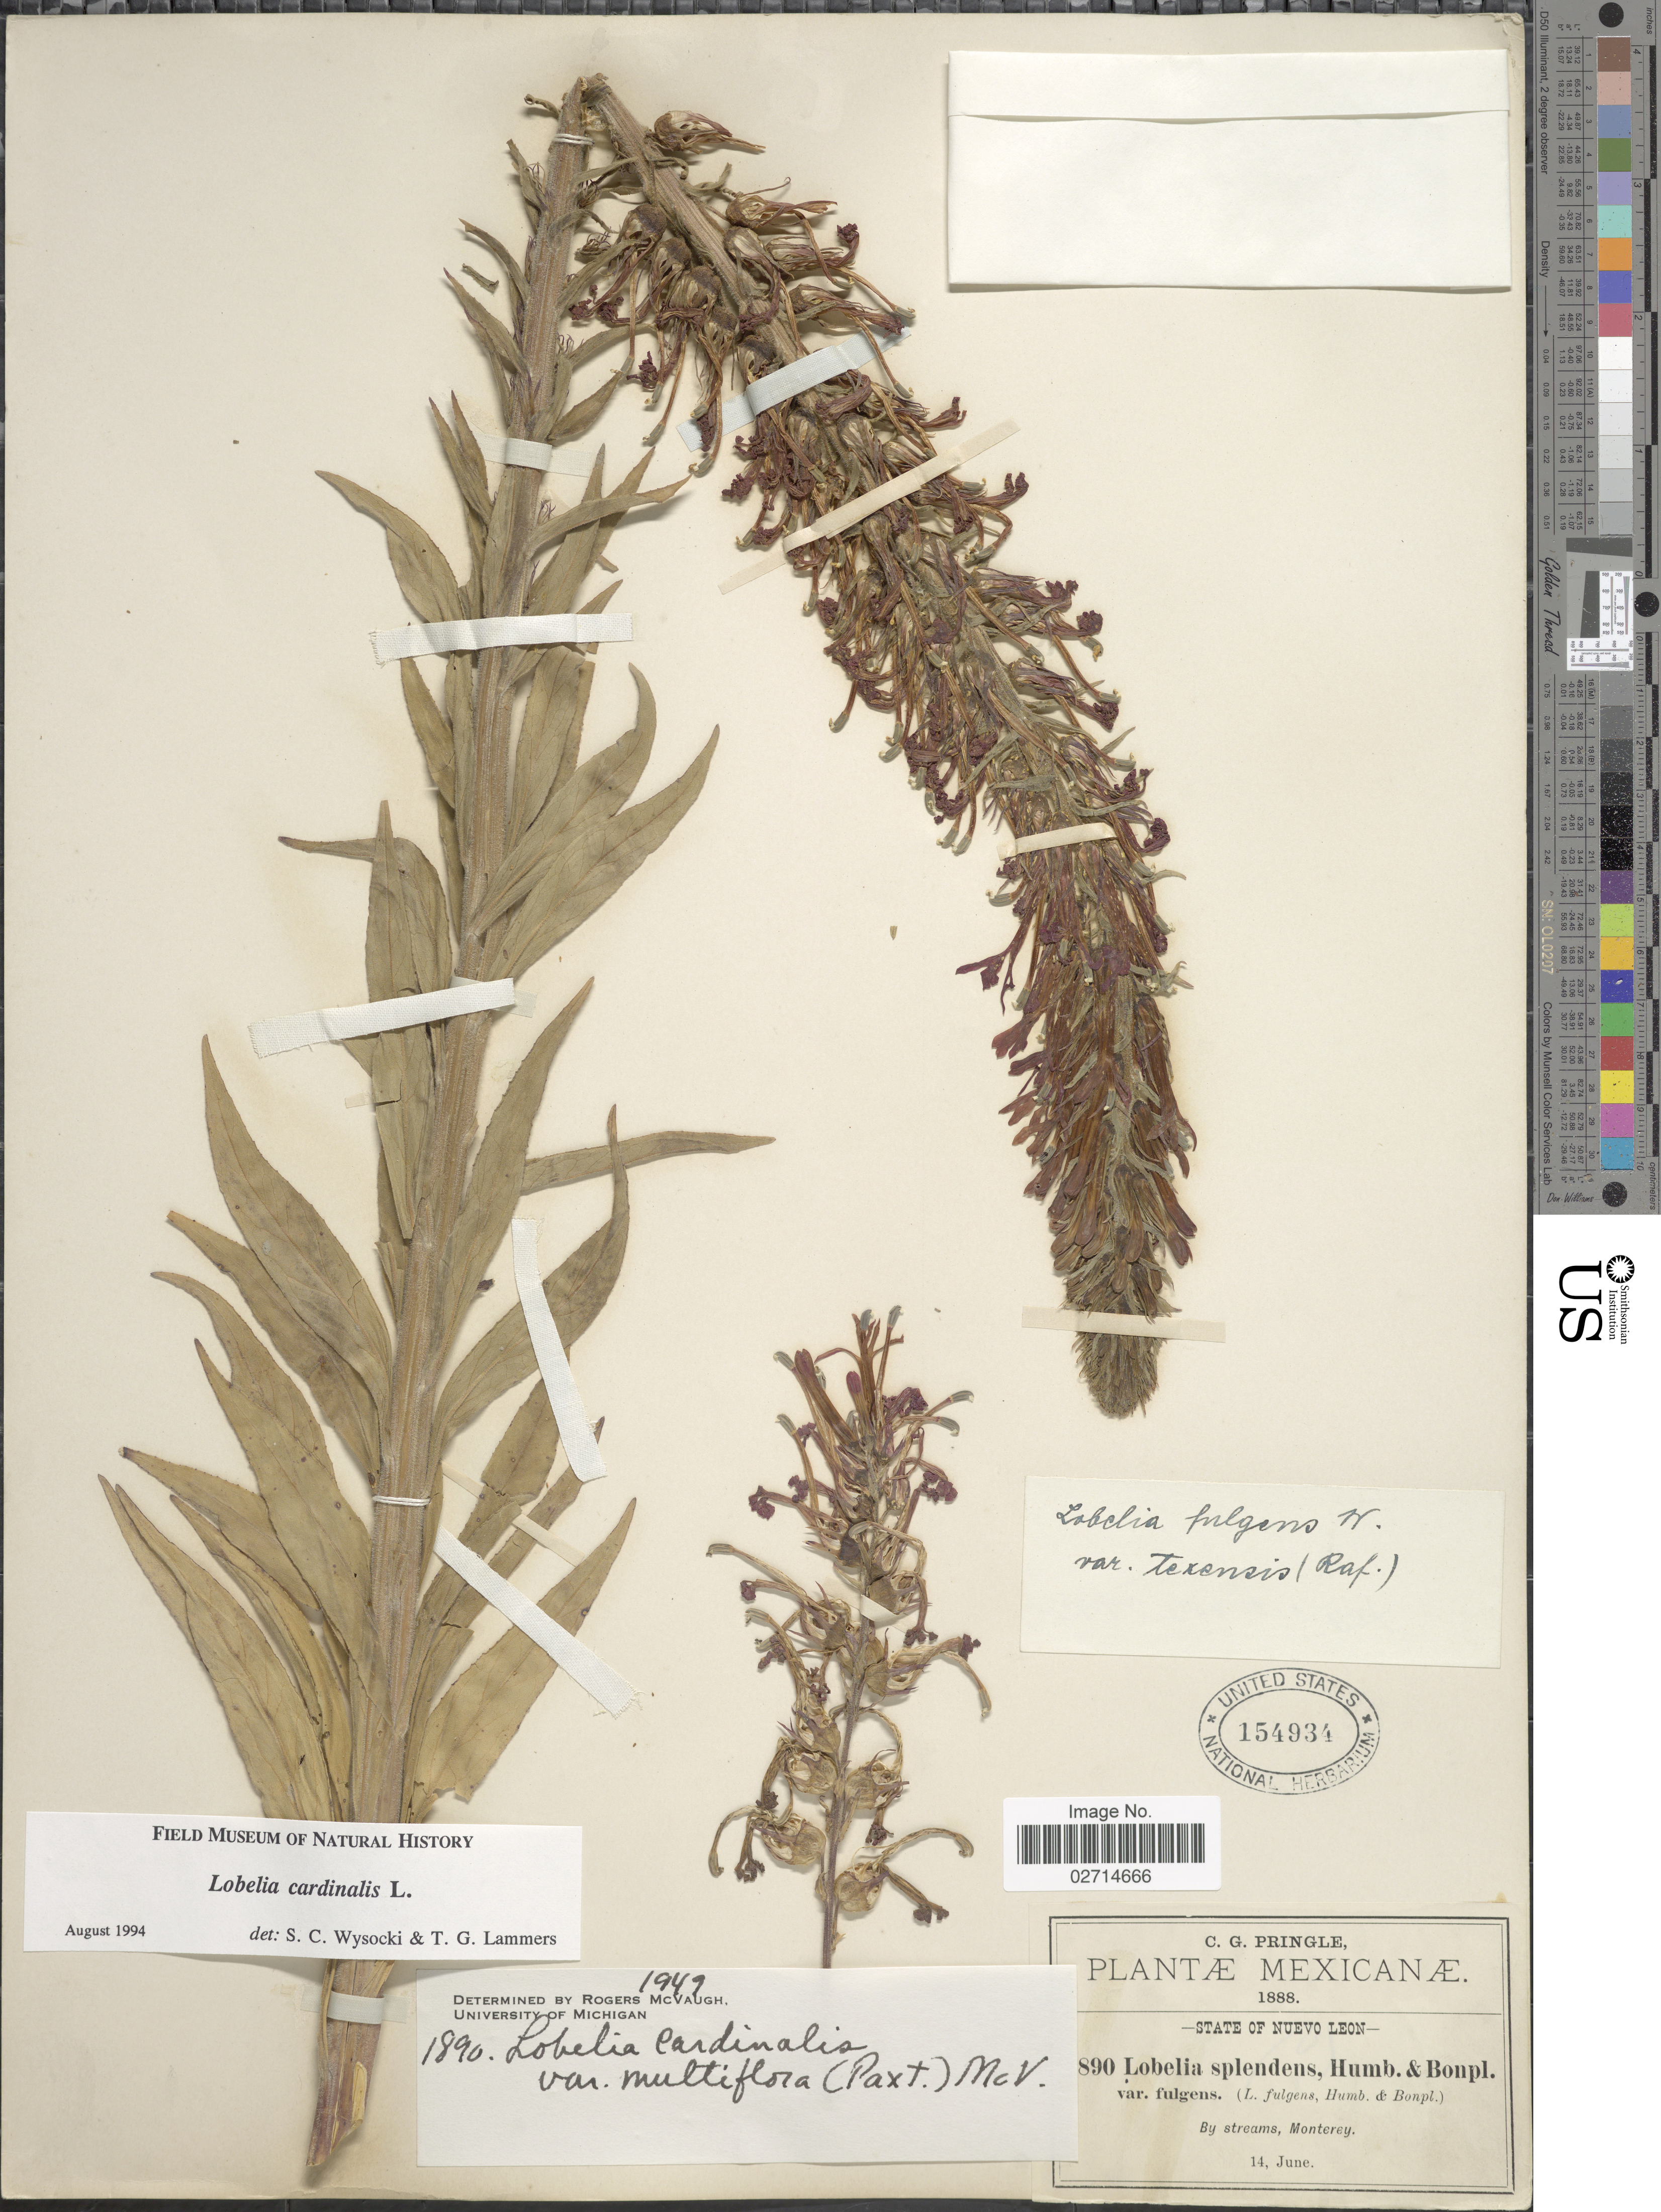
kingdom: Plantae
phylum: Tracheophyta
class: Magnoliopsida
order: Asterales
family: Campanulaceae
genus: Lobelia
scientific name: Lobelia cardinalis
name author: L.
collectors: C. G. Pringle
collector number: !890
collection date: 1888-06-14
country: Mexico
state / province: Nuevo León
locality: By streams, Monterey.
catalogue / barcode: US 154934